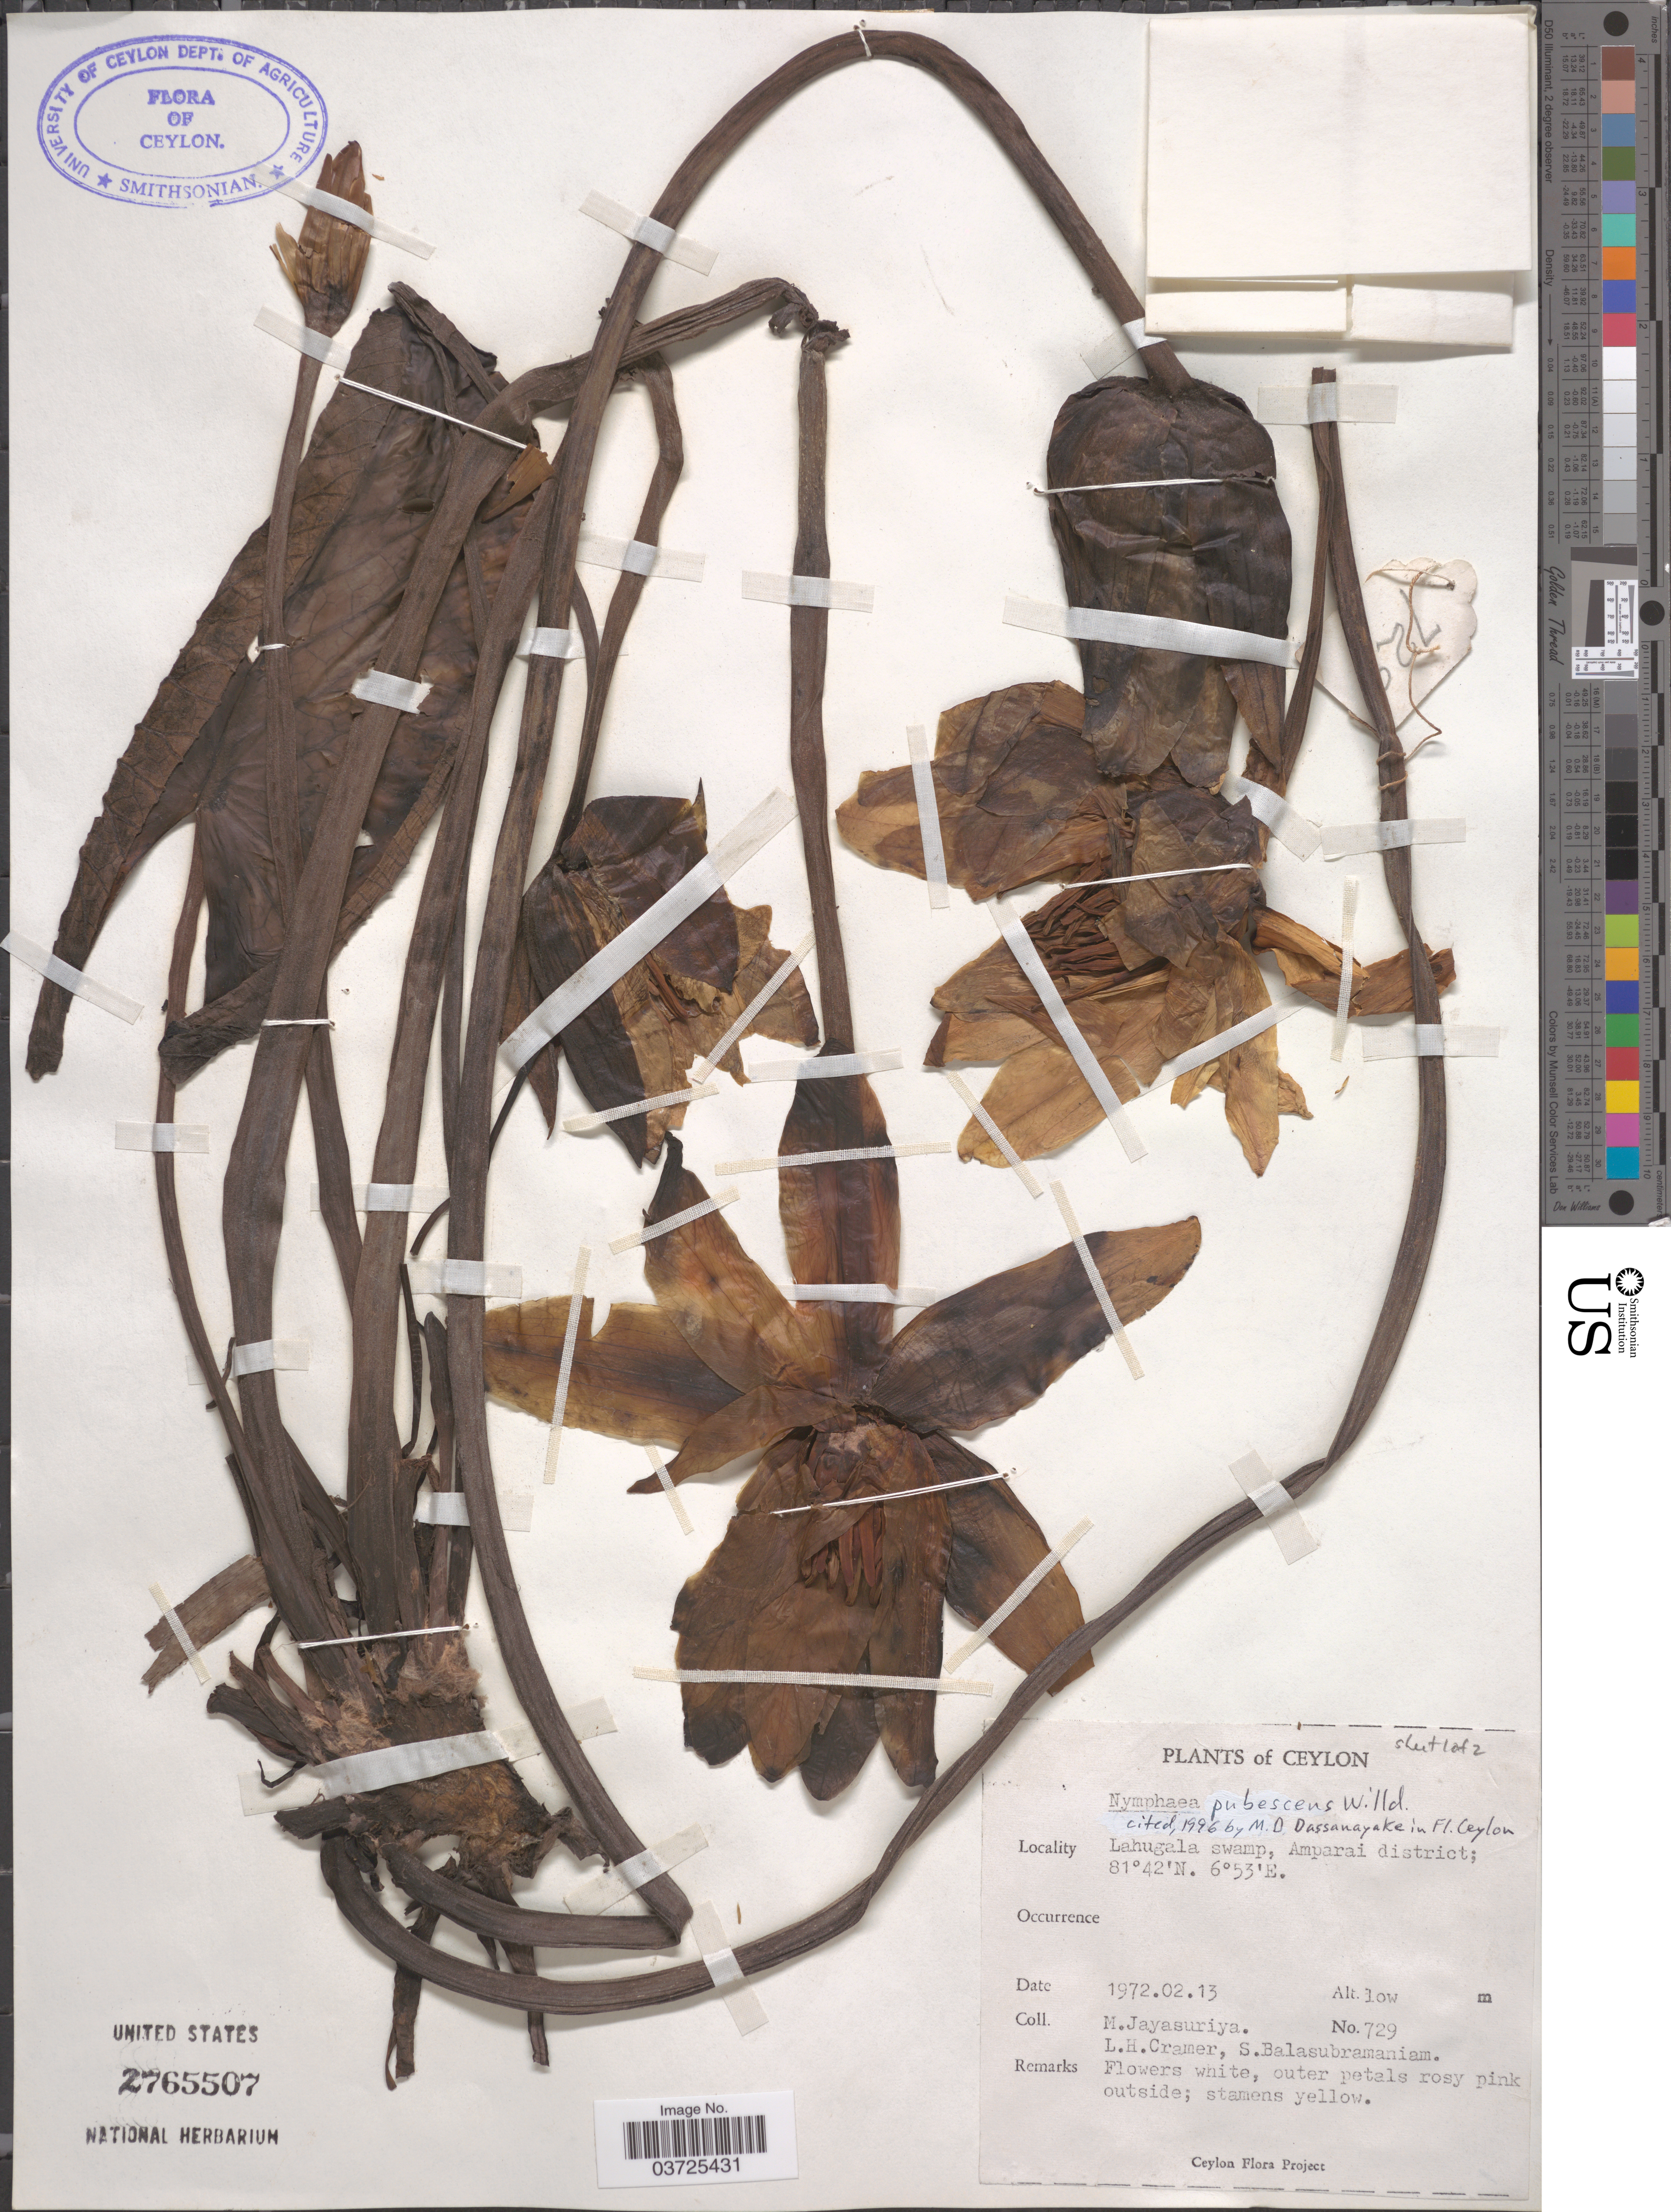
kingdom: Plantae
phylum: Tracheophyta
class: Magnoliopsida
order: Nymphaeales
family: Nymphaeaceae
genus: Nymphaea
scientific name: Nymphaea pubescens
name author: Willd.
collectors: M. Jayasuriya, L. H. Cramer & S. Balasubramaniam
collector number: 729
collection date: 1972-02-13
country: Sri Lanka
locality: Ceylon. Lahugala swamp, Amparai district.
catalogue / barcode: US 2765507